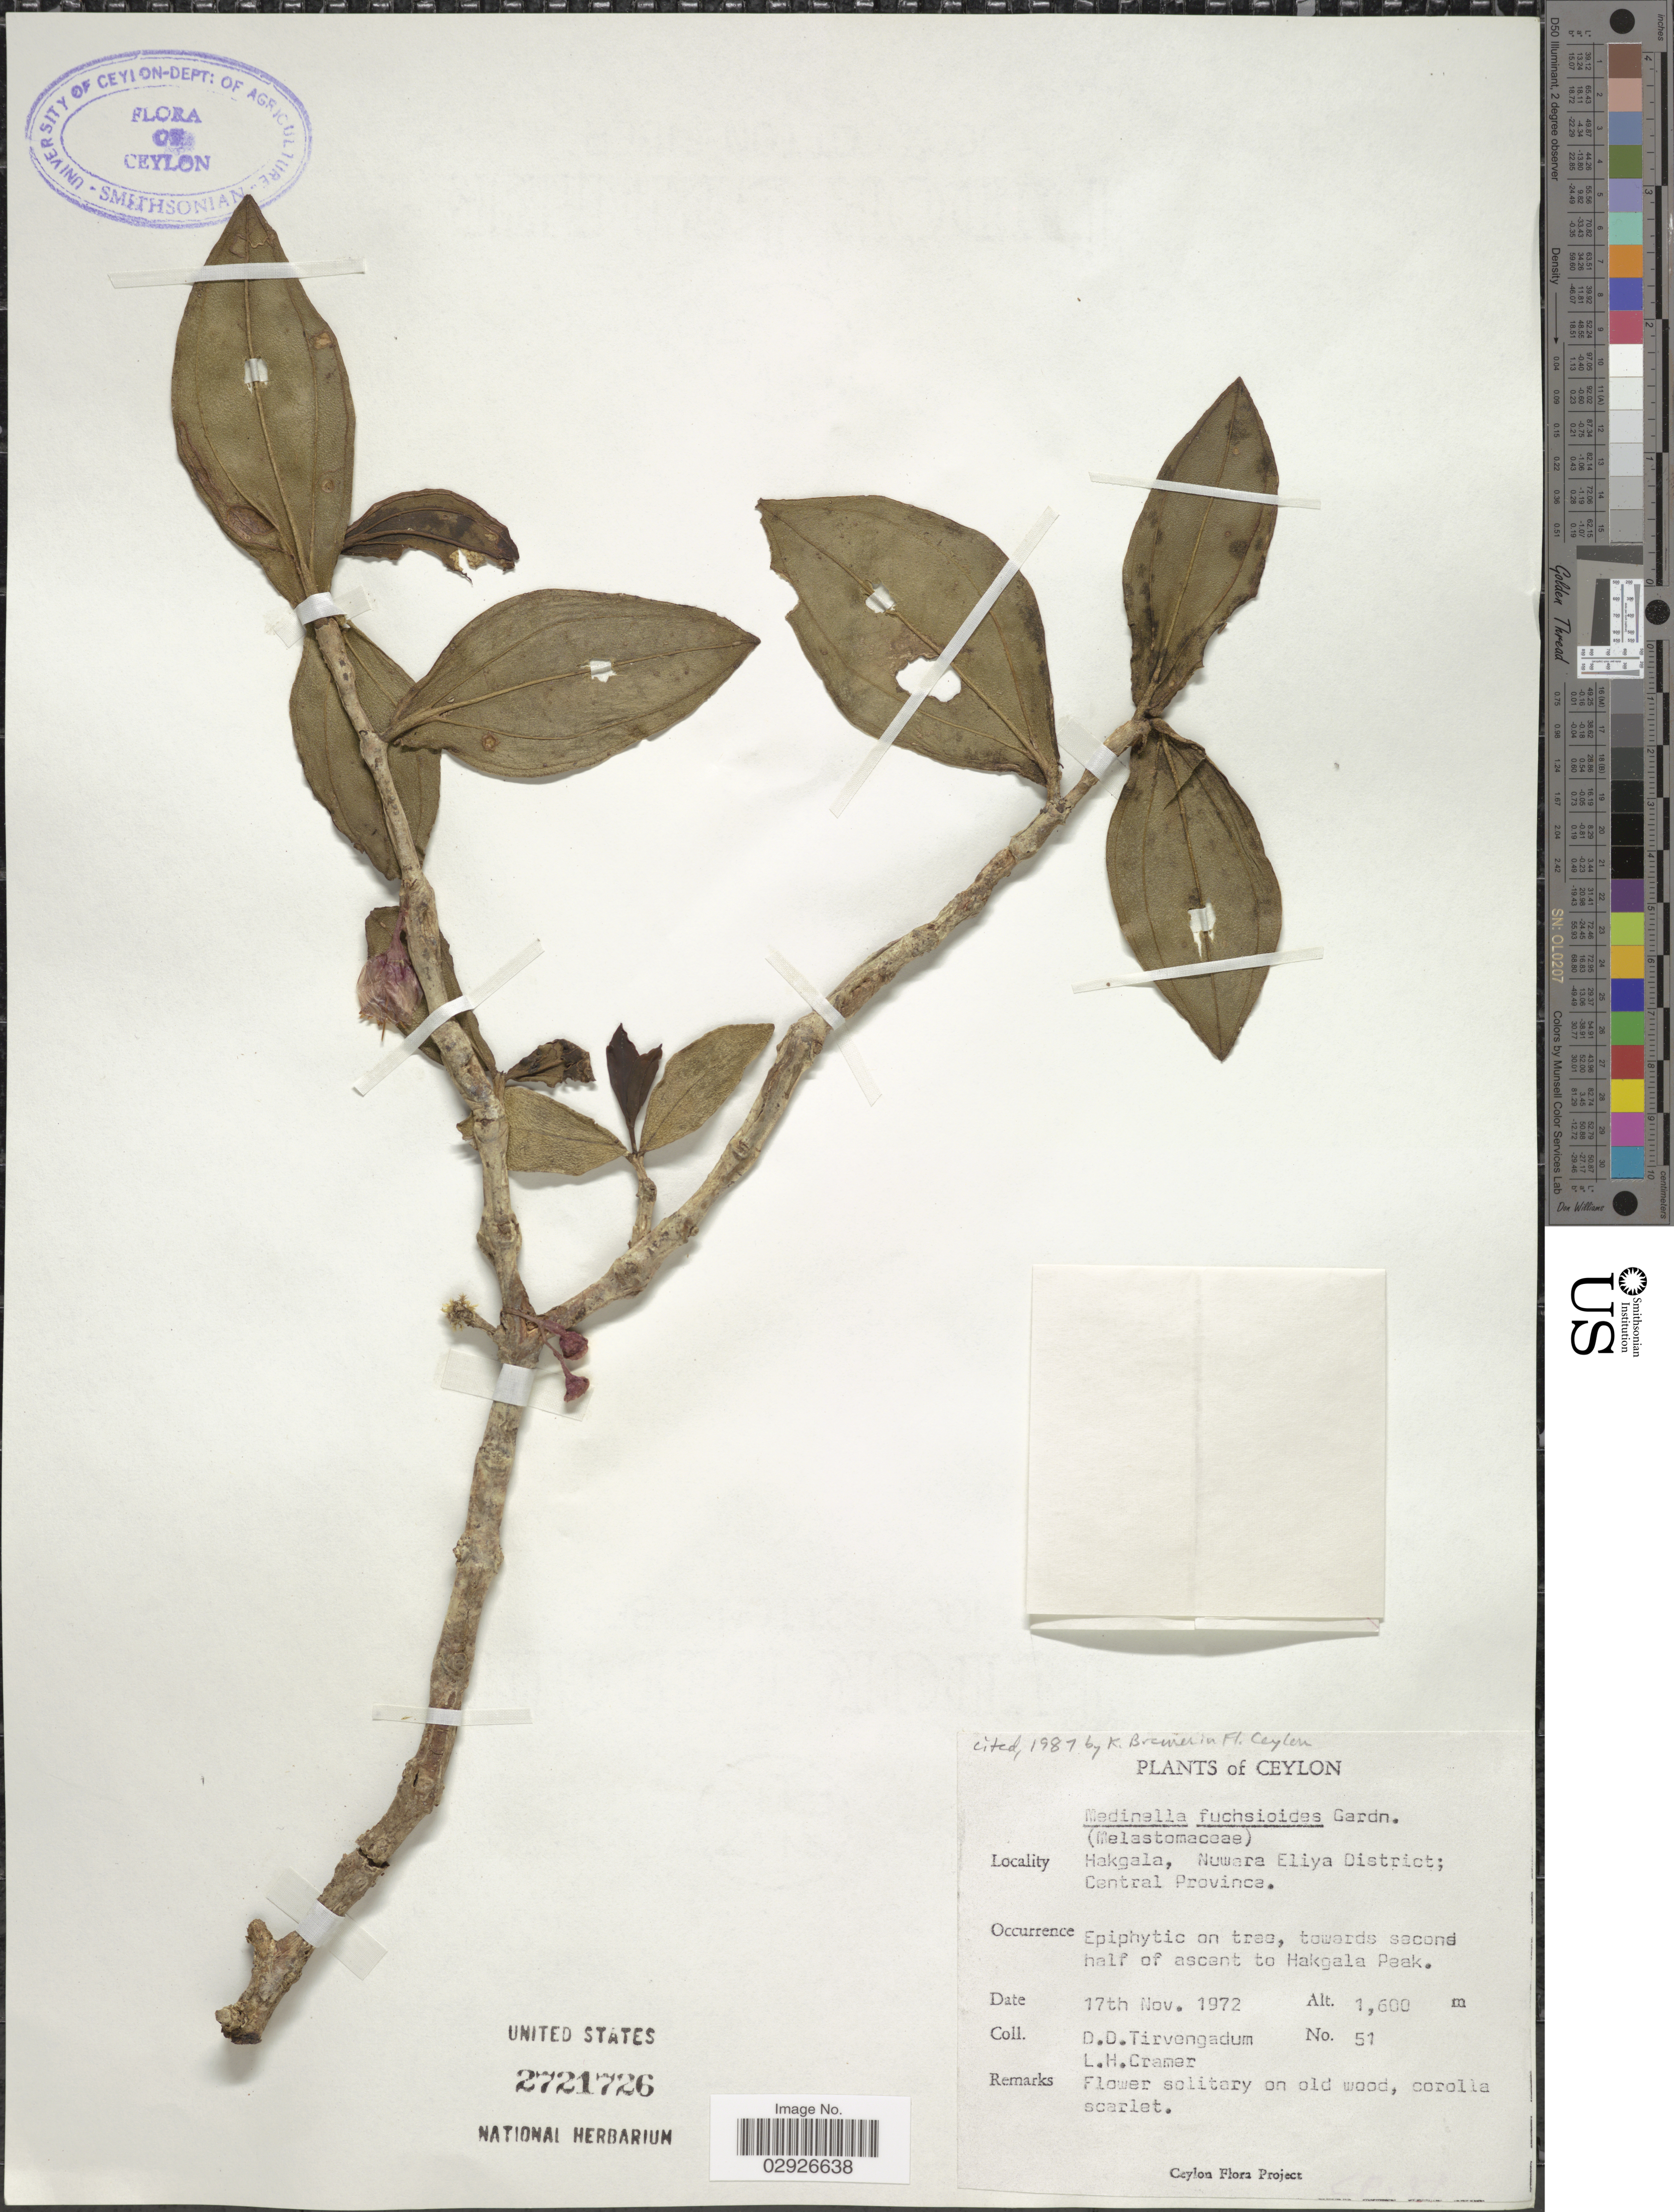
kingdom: Plantae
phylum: Tracheophyta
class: Magnoliopsida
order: Myrtales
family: Melastomataceae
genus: Medinilla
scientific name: Medinilla fuchsioides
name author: Gard.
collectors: D. Tirvengadum & L. H. Cramer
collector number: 51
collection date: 1972-11-17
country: Sri Lanka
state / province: Central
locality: Ceylon. Hakgala, Nuwara Eliya District. Towards second half of ascent to Hakgala Peak.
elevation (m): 1600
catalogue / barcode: US 2721726